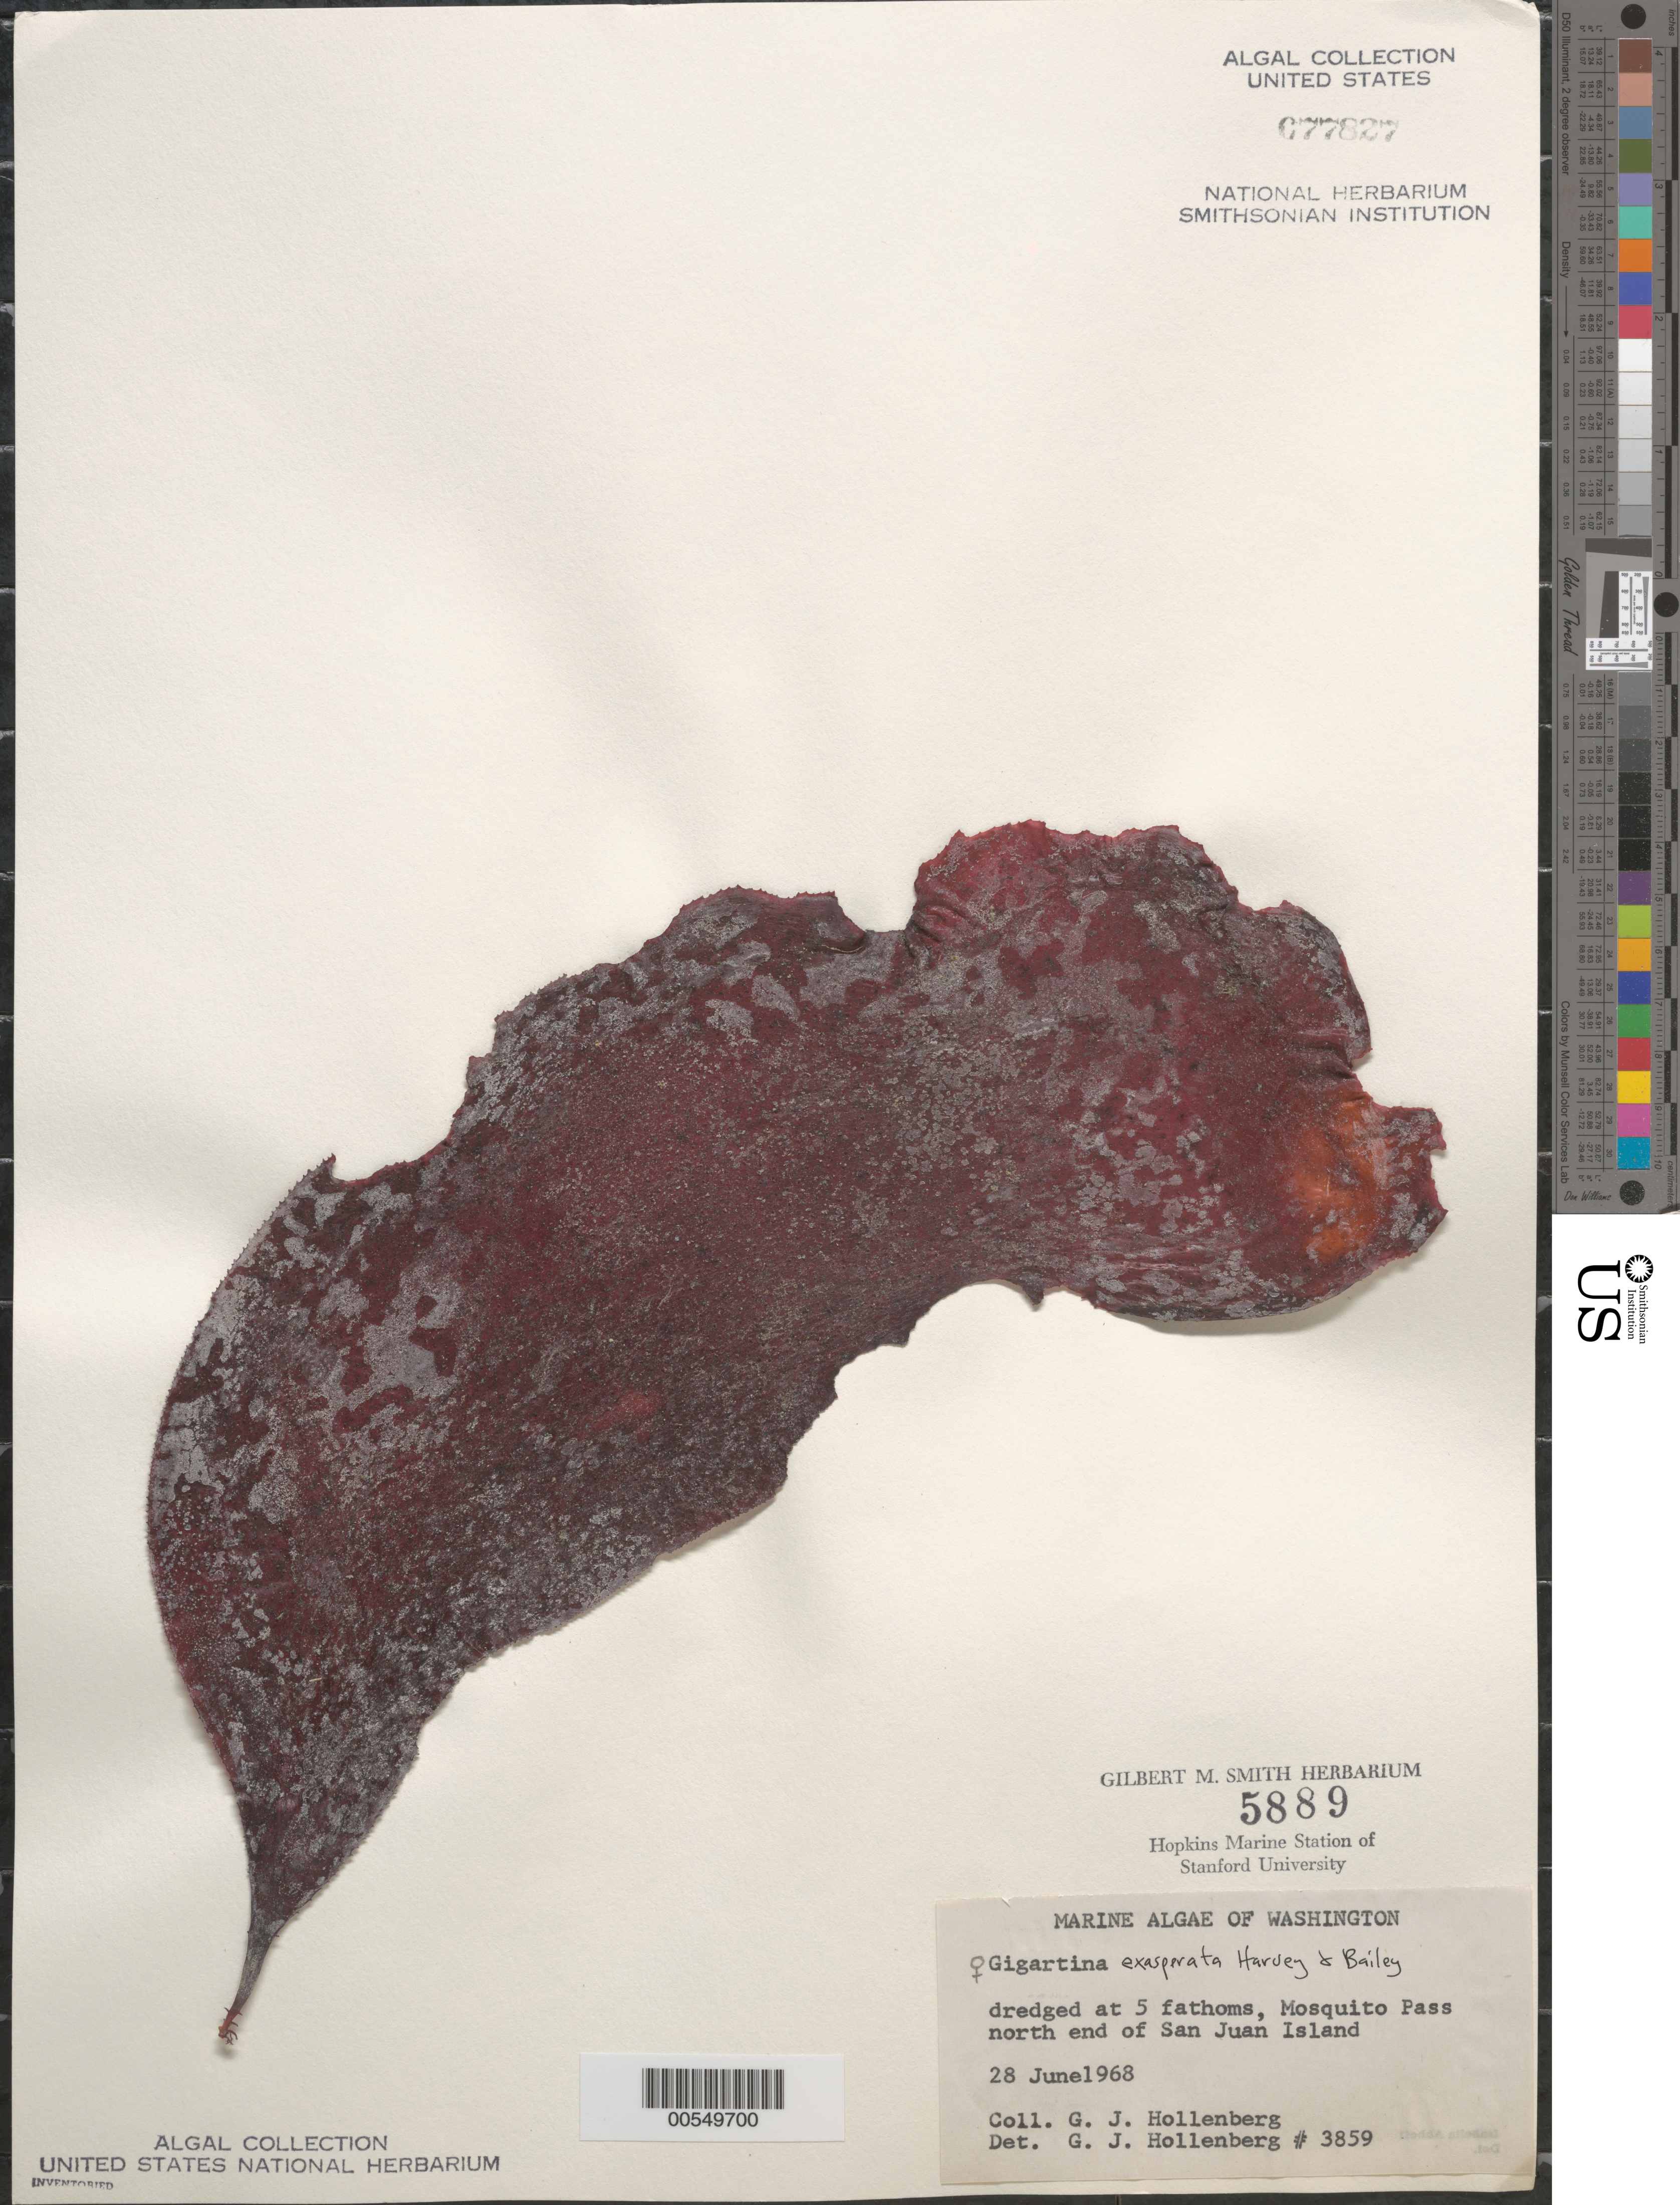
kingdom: Plantae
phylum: Rhodophyta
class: Florideophyceae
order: Gigartinales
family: Gigartinaceae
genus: Chondracanthus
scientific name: Chondracanthus exasperatus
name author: (Harv. & J. Bailey) J.R. Hughey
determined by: Algae name updating Project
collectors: G. Hollenberg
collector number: GJH 3859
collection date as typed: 28 Jun 1968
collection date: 1968-06-28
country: United States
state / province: Washington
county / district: San Juan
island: San Juan Islands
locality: Mosquito Pass, north of San Juan Island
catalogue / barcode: US 77827